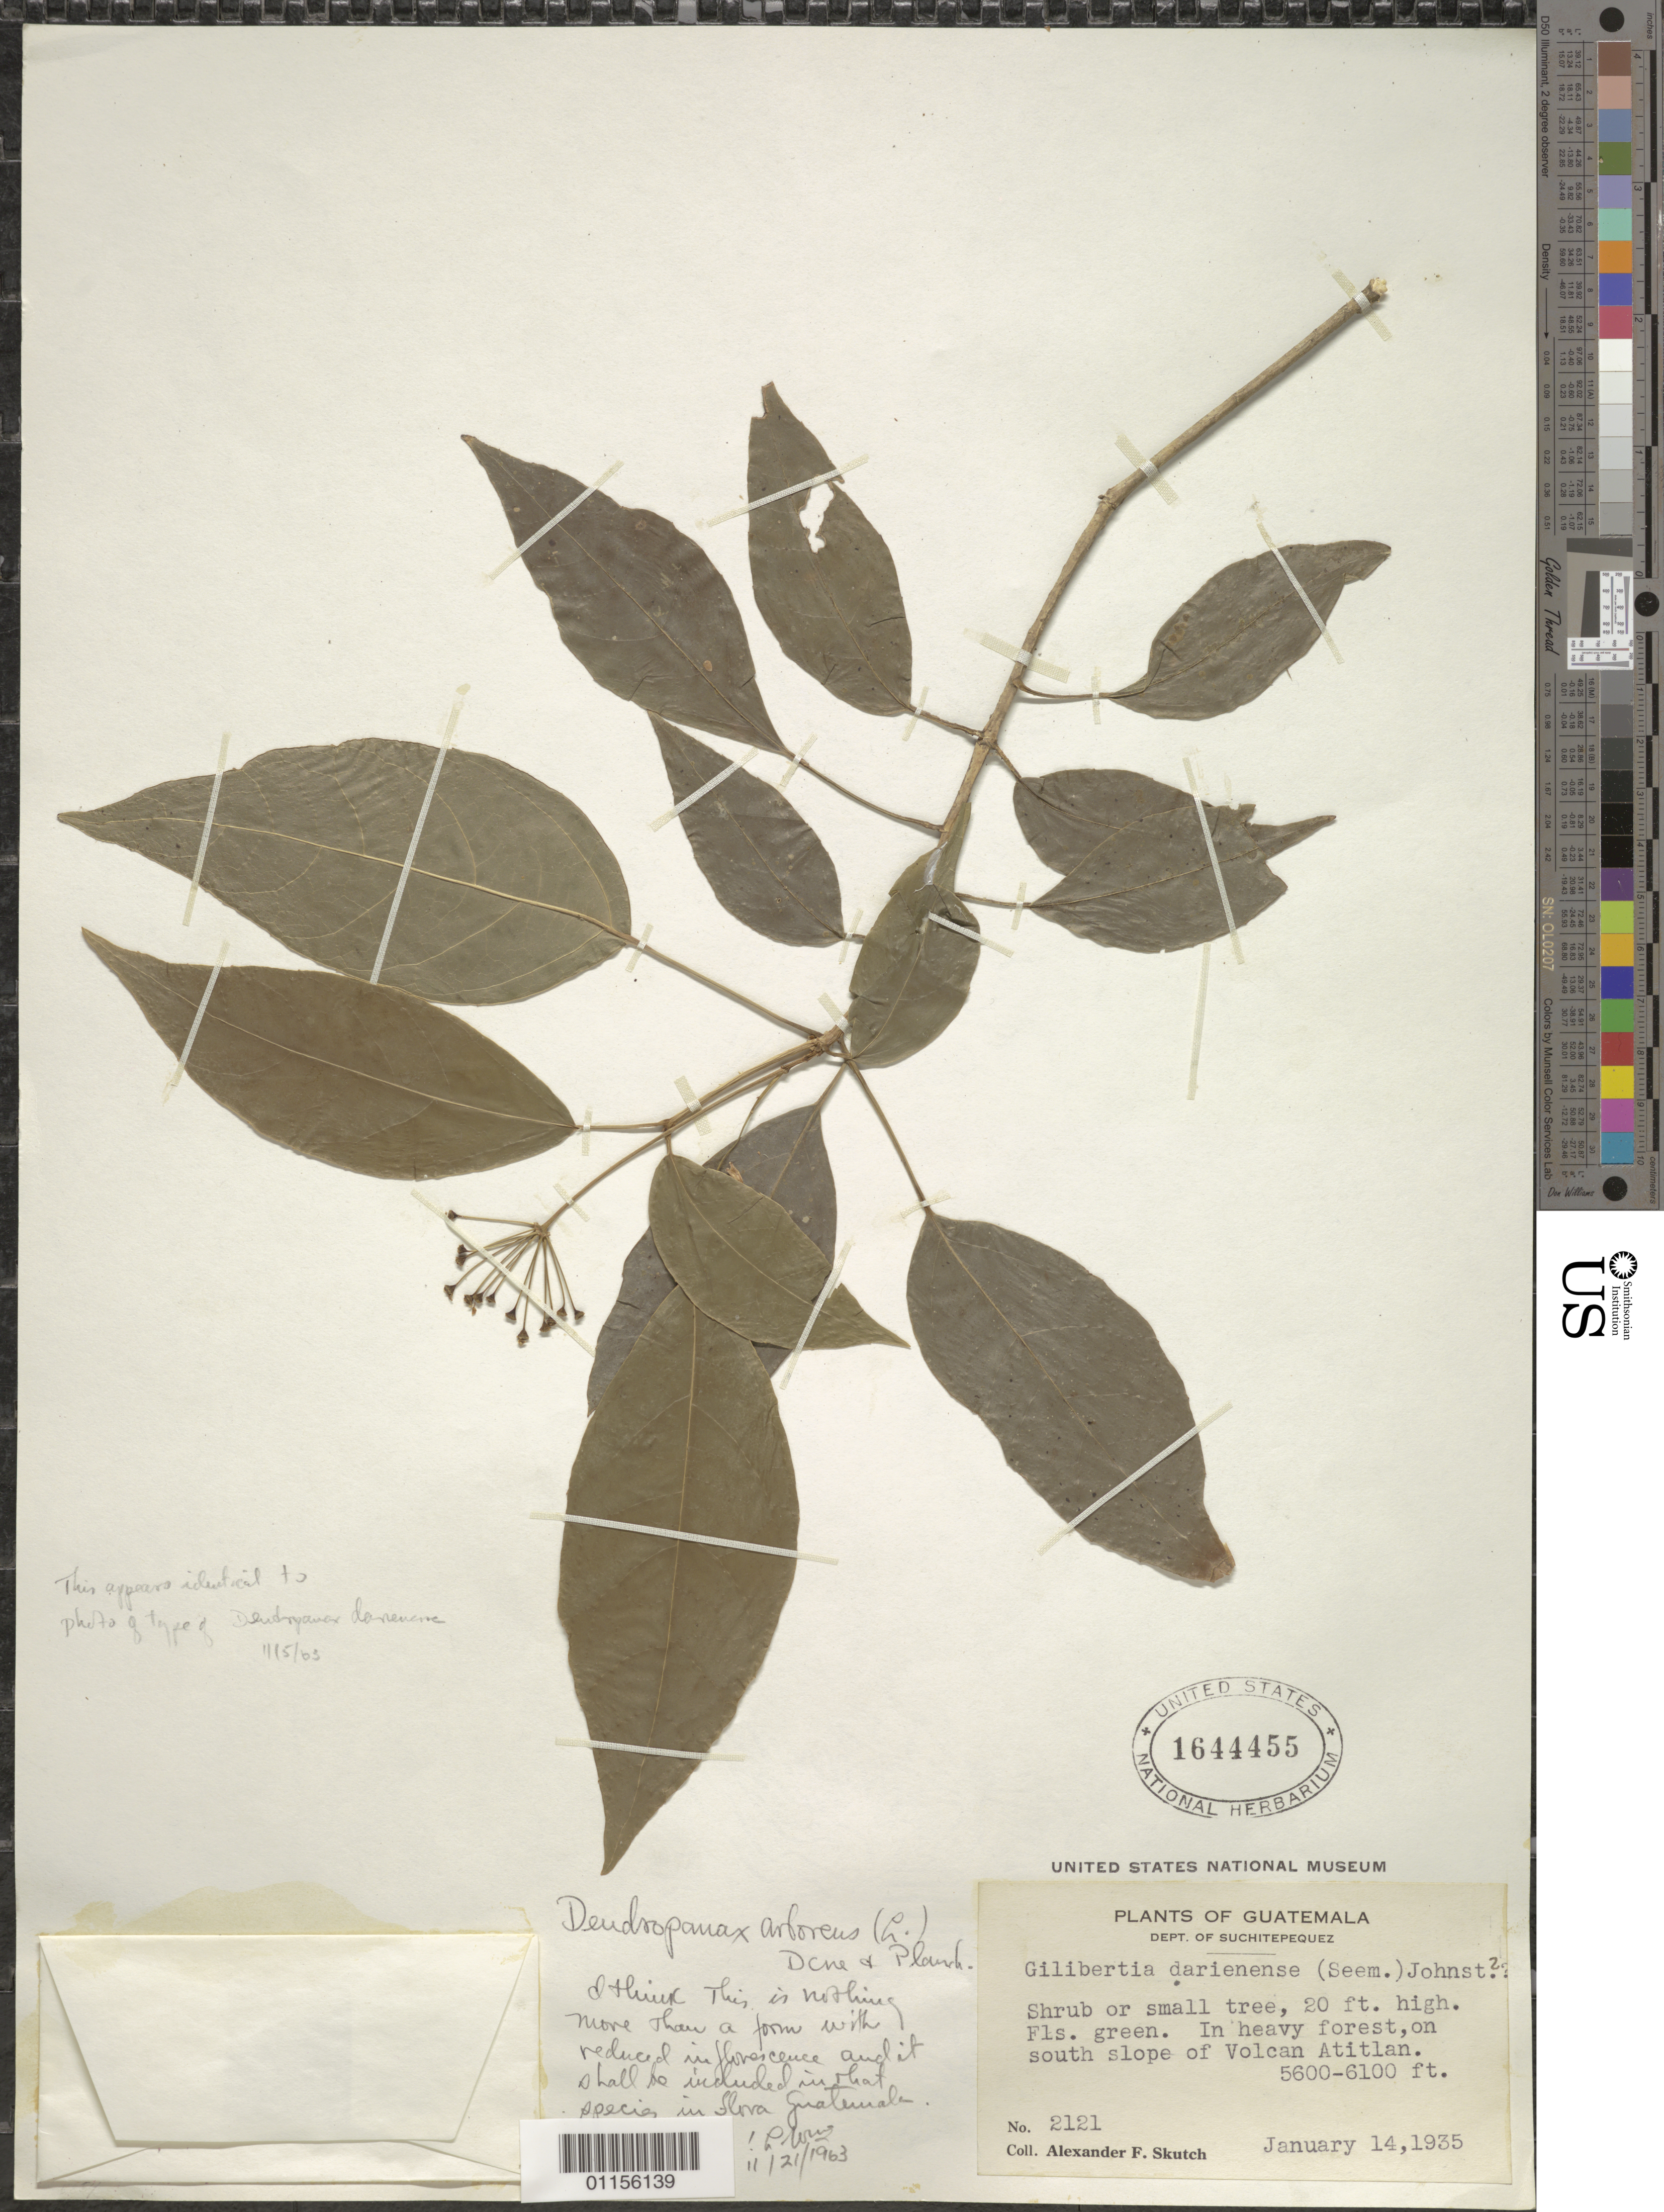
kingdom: Plantae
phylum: Tracheophyta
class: Magnoliopsida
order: Apiales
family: Araliaceae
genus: Dendropanax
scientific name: Dendropanax arboreus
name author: (L.) Decne. & Planch.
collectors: A. F. Skutch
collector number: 2121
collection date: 1935-01-14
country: Guatemala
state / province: Suchitepéquez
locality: S slope of Volcan Atitlan.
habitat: Shrub or small tree. In heavy forest.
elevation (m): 1707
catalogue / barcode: US 1644455